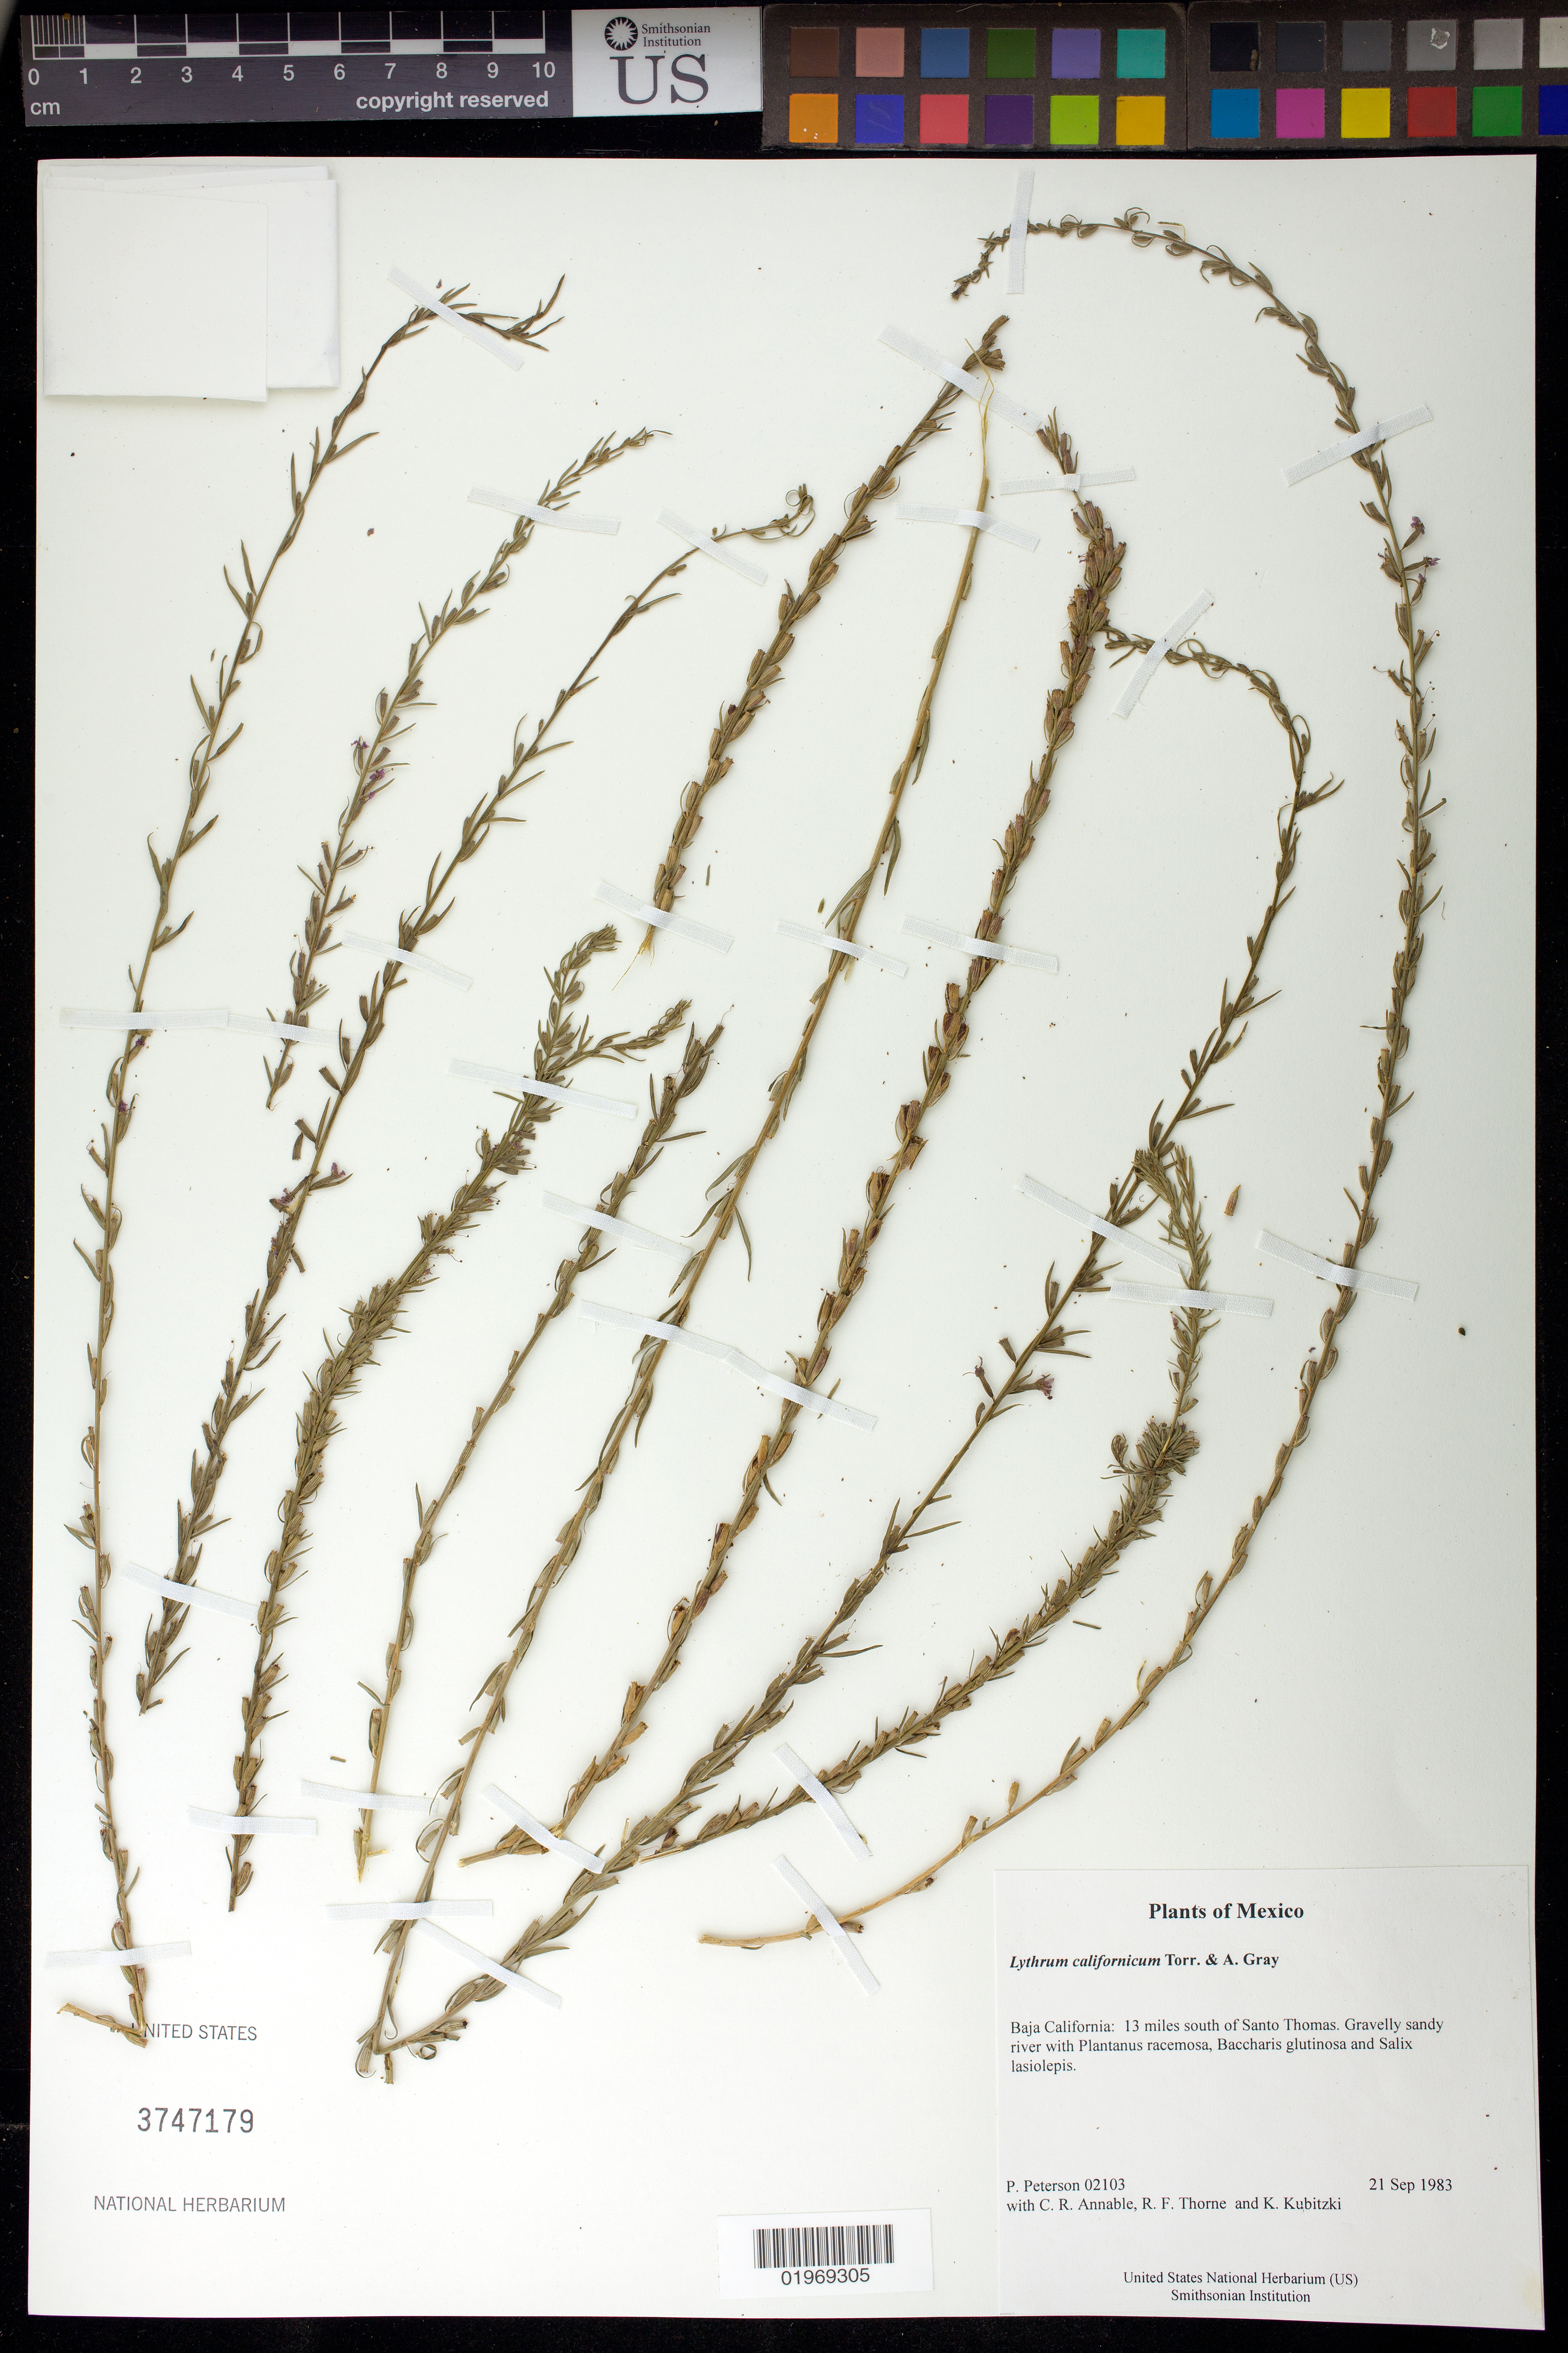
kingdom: Plantae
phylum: Tracheophyta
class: Magnoliopsida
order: Myrtales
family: Lythraceae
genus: Lythrum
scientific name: Lythrum californicum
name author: Torr. & A. Gray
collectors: P. M. Peterson, C. R. Annable, R. F. Thorne & K. Kubitzki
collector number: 02103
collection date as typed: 21 Sep 1983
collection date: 1983-09-21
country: Mexico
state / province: Baja California Norte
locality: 13 miles south of Santo Thomas.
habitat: Gravelly sandy river with Plantanus racemosa, Baccharis glutinosa and Salix lasiolepis.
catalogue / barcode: US 3747179